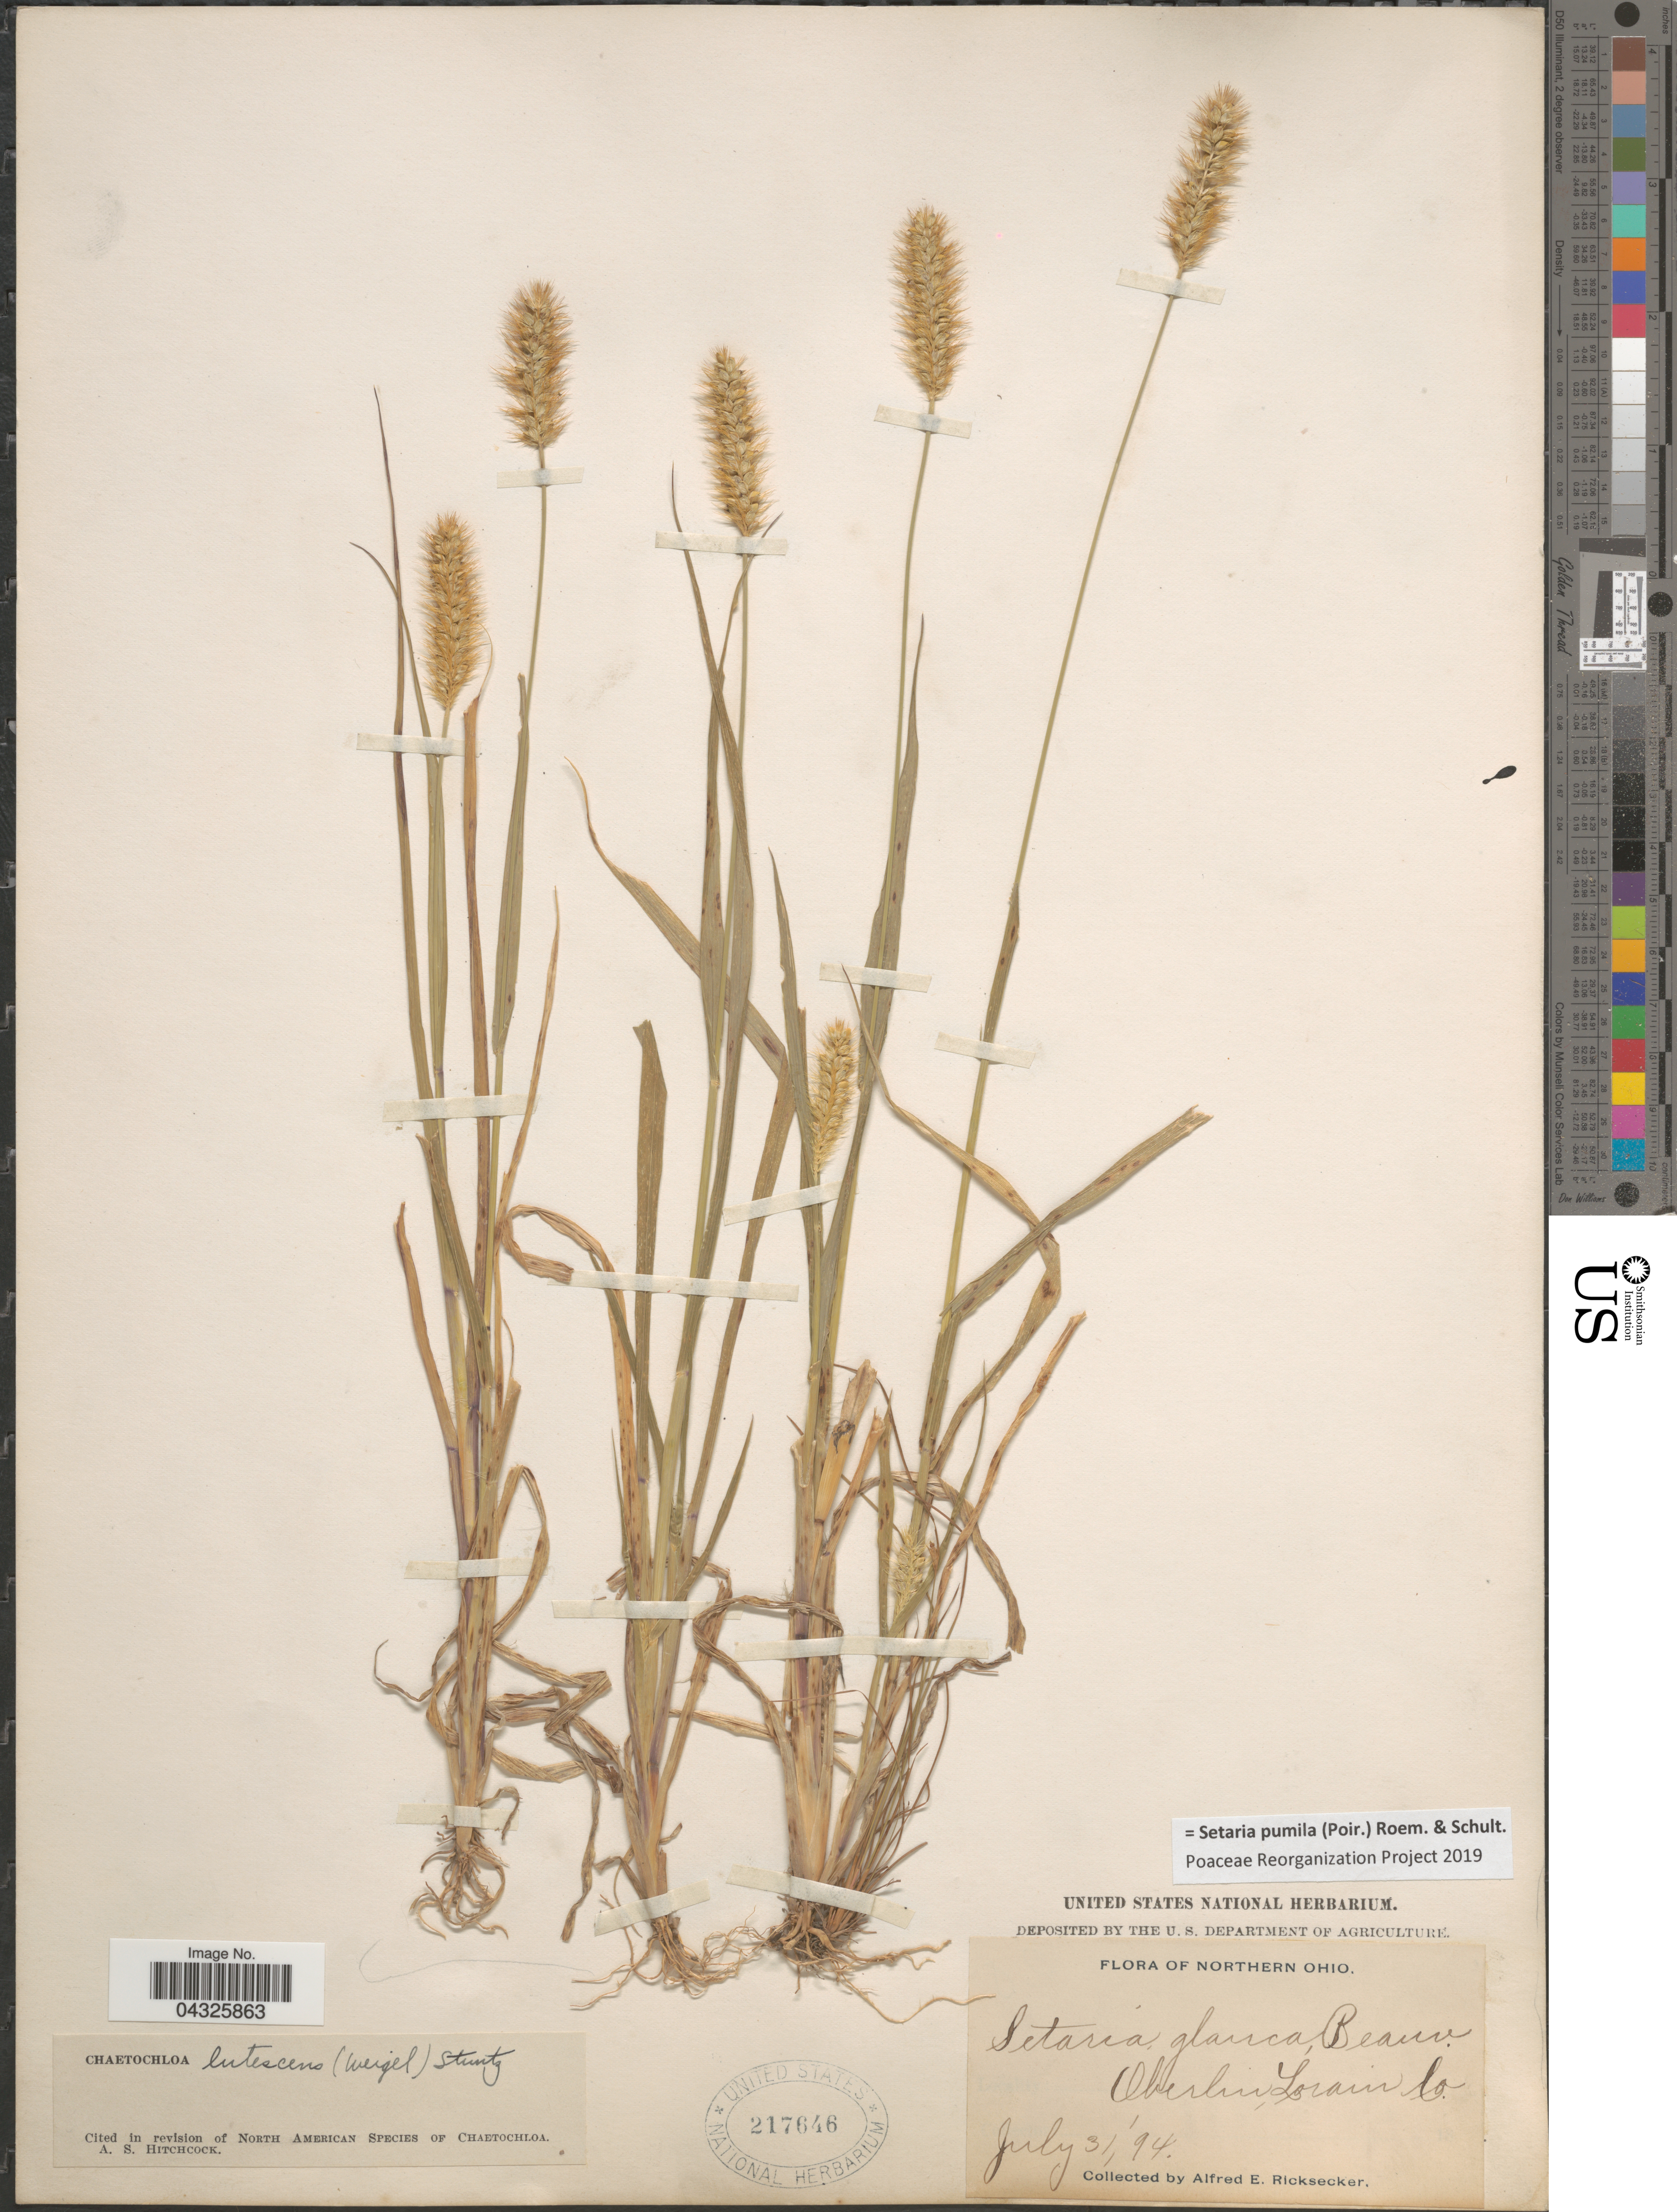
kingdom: Plantae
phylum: Tracheophyta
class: Liliopsida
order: Poales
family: Poaceae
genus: Setaria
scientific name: Setaria pumila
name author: (Poir.) Roem. & Schult.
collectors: A. E. Ricksecker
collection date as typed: Transcribed d/m/y: 31/7/94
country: United States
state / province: Ohio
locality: Northern Ohio. Oberlin, Lorain Co.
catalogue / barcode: US 217646